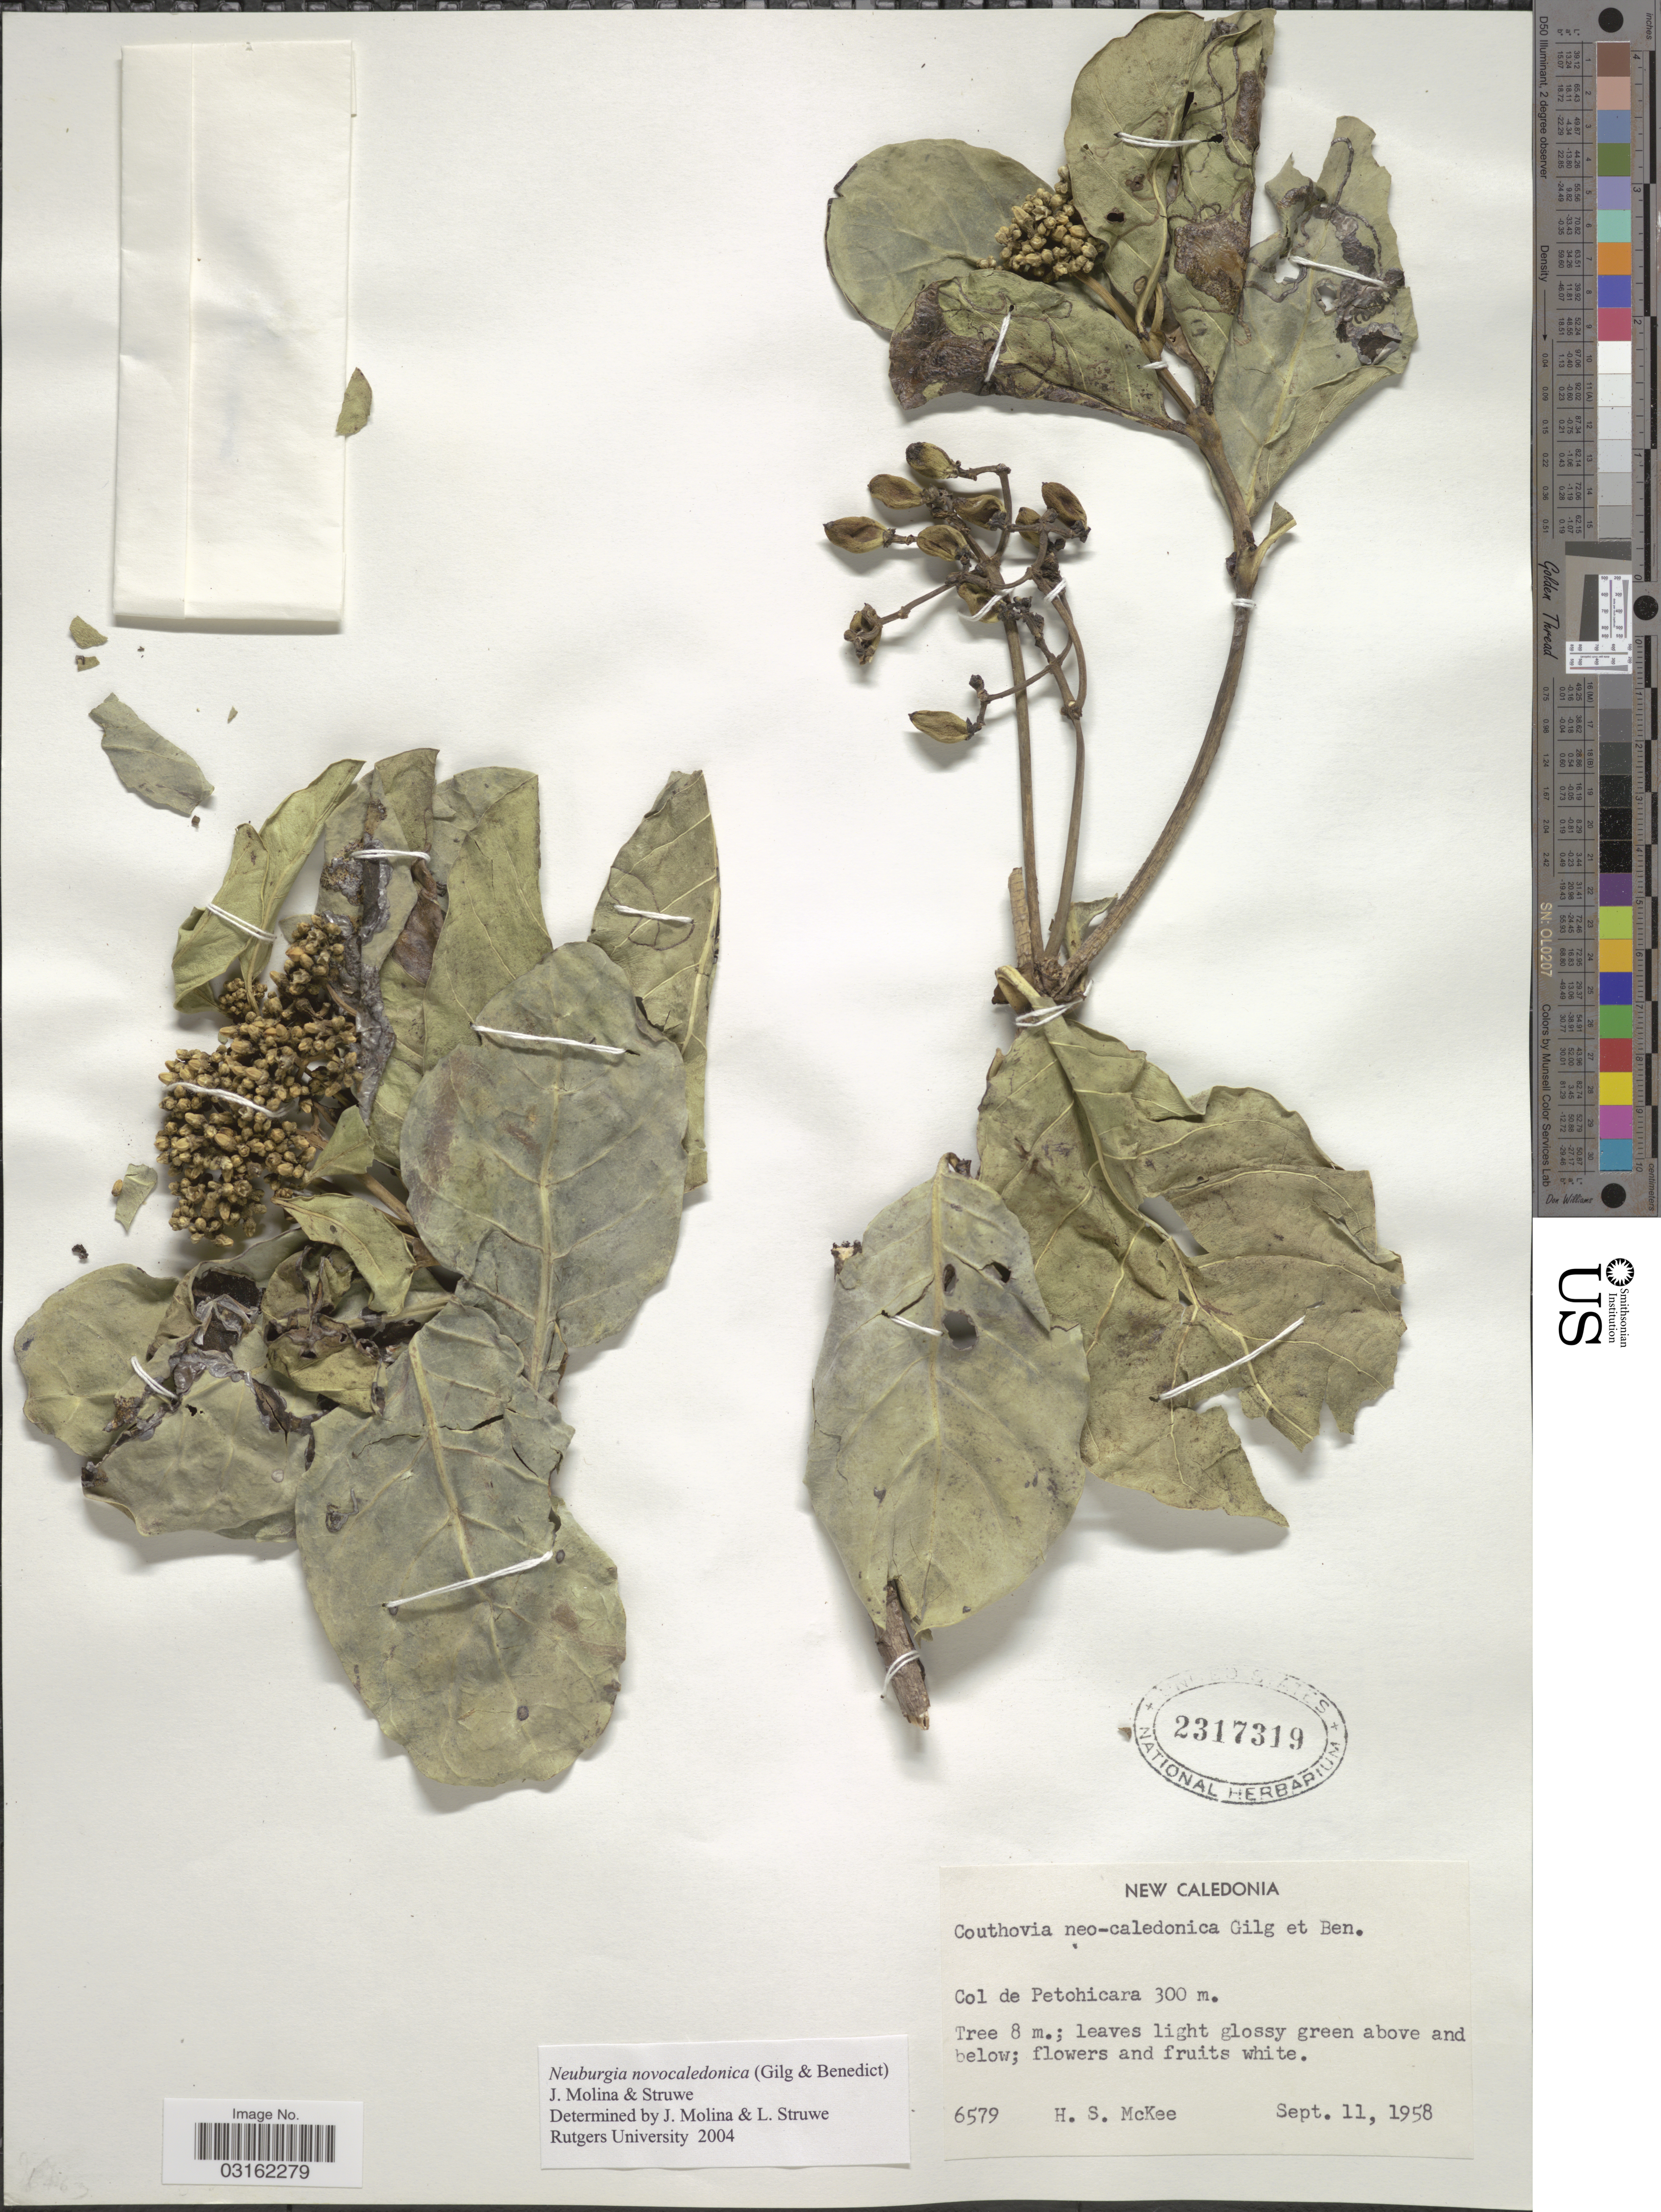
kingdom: Plantae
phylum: Tracheophyta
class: Magnoliopsida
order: Gentianales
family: Loganiaceae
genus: Neuburgia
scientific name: Neuburgia novocaledonica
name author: (Gilg & Gilg-Ben.) Molina & Struwe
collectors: H. S. McKee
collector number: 6579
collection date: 1958-09-11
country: New Caledonia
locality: Col de Petohicara.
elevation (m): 300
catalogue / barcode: US 2317319